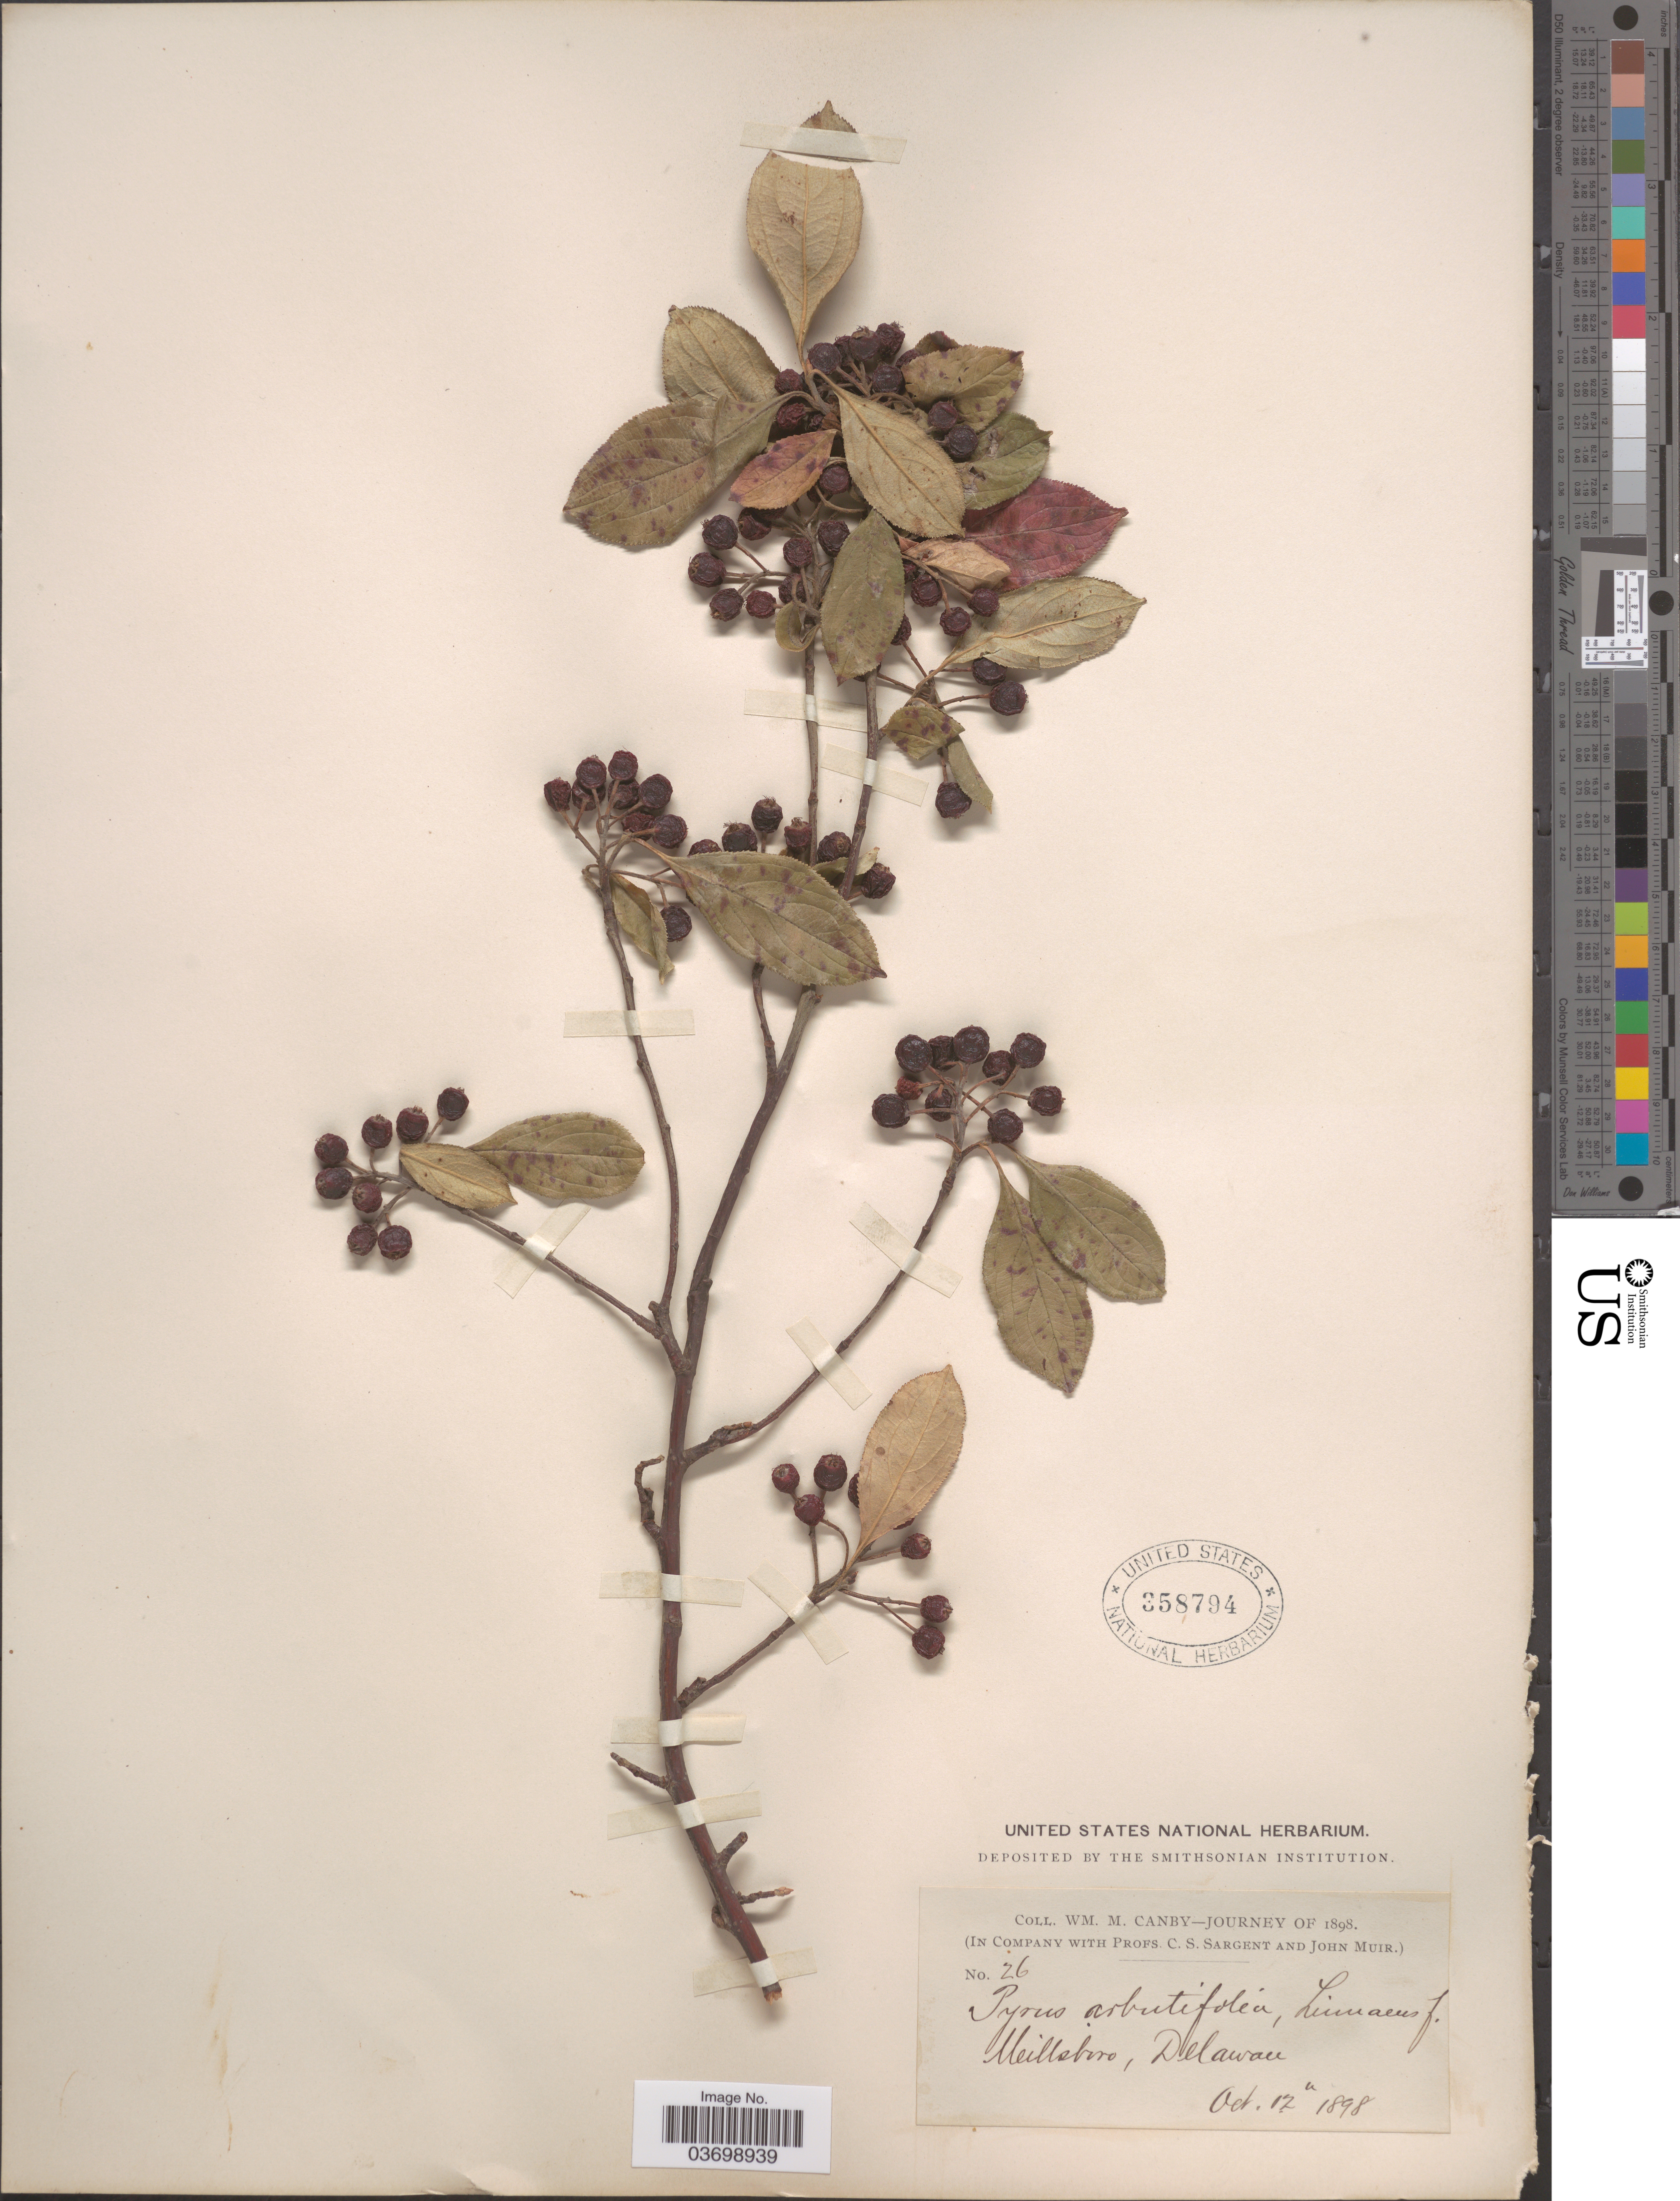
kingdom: Plantae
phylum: Tracheophyta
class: Magnoliopsida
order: Rosales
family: Rosaceae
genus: Aronia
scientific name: Aronia arbutifolia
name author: (L.) Pers.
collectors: W. M. Canby, C. S. Sargent & J. Muir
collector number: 26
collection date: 1898-10-12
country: United States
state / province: Delaware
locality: Millsboro.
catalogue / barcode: US 358794